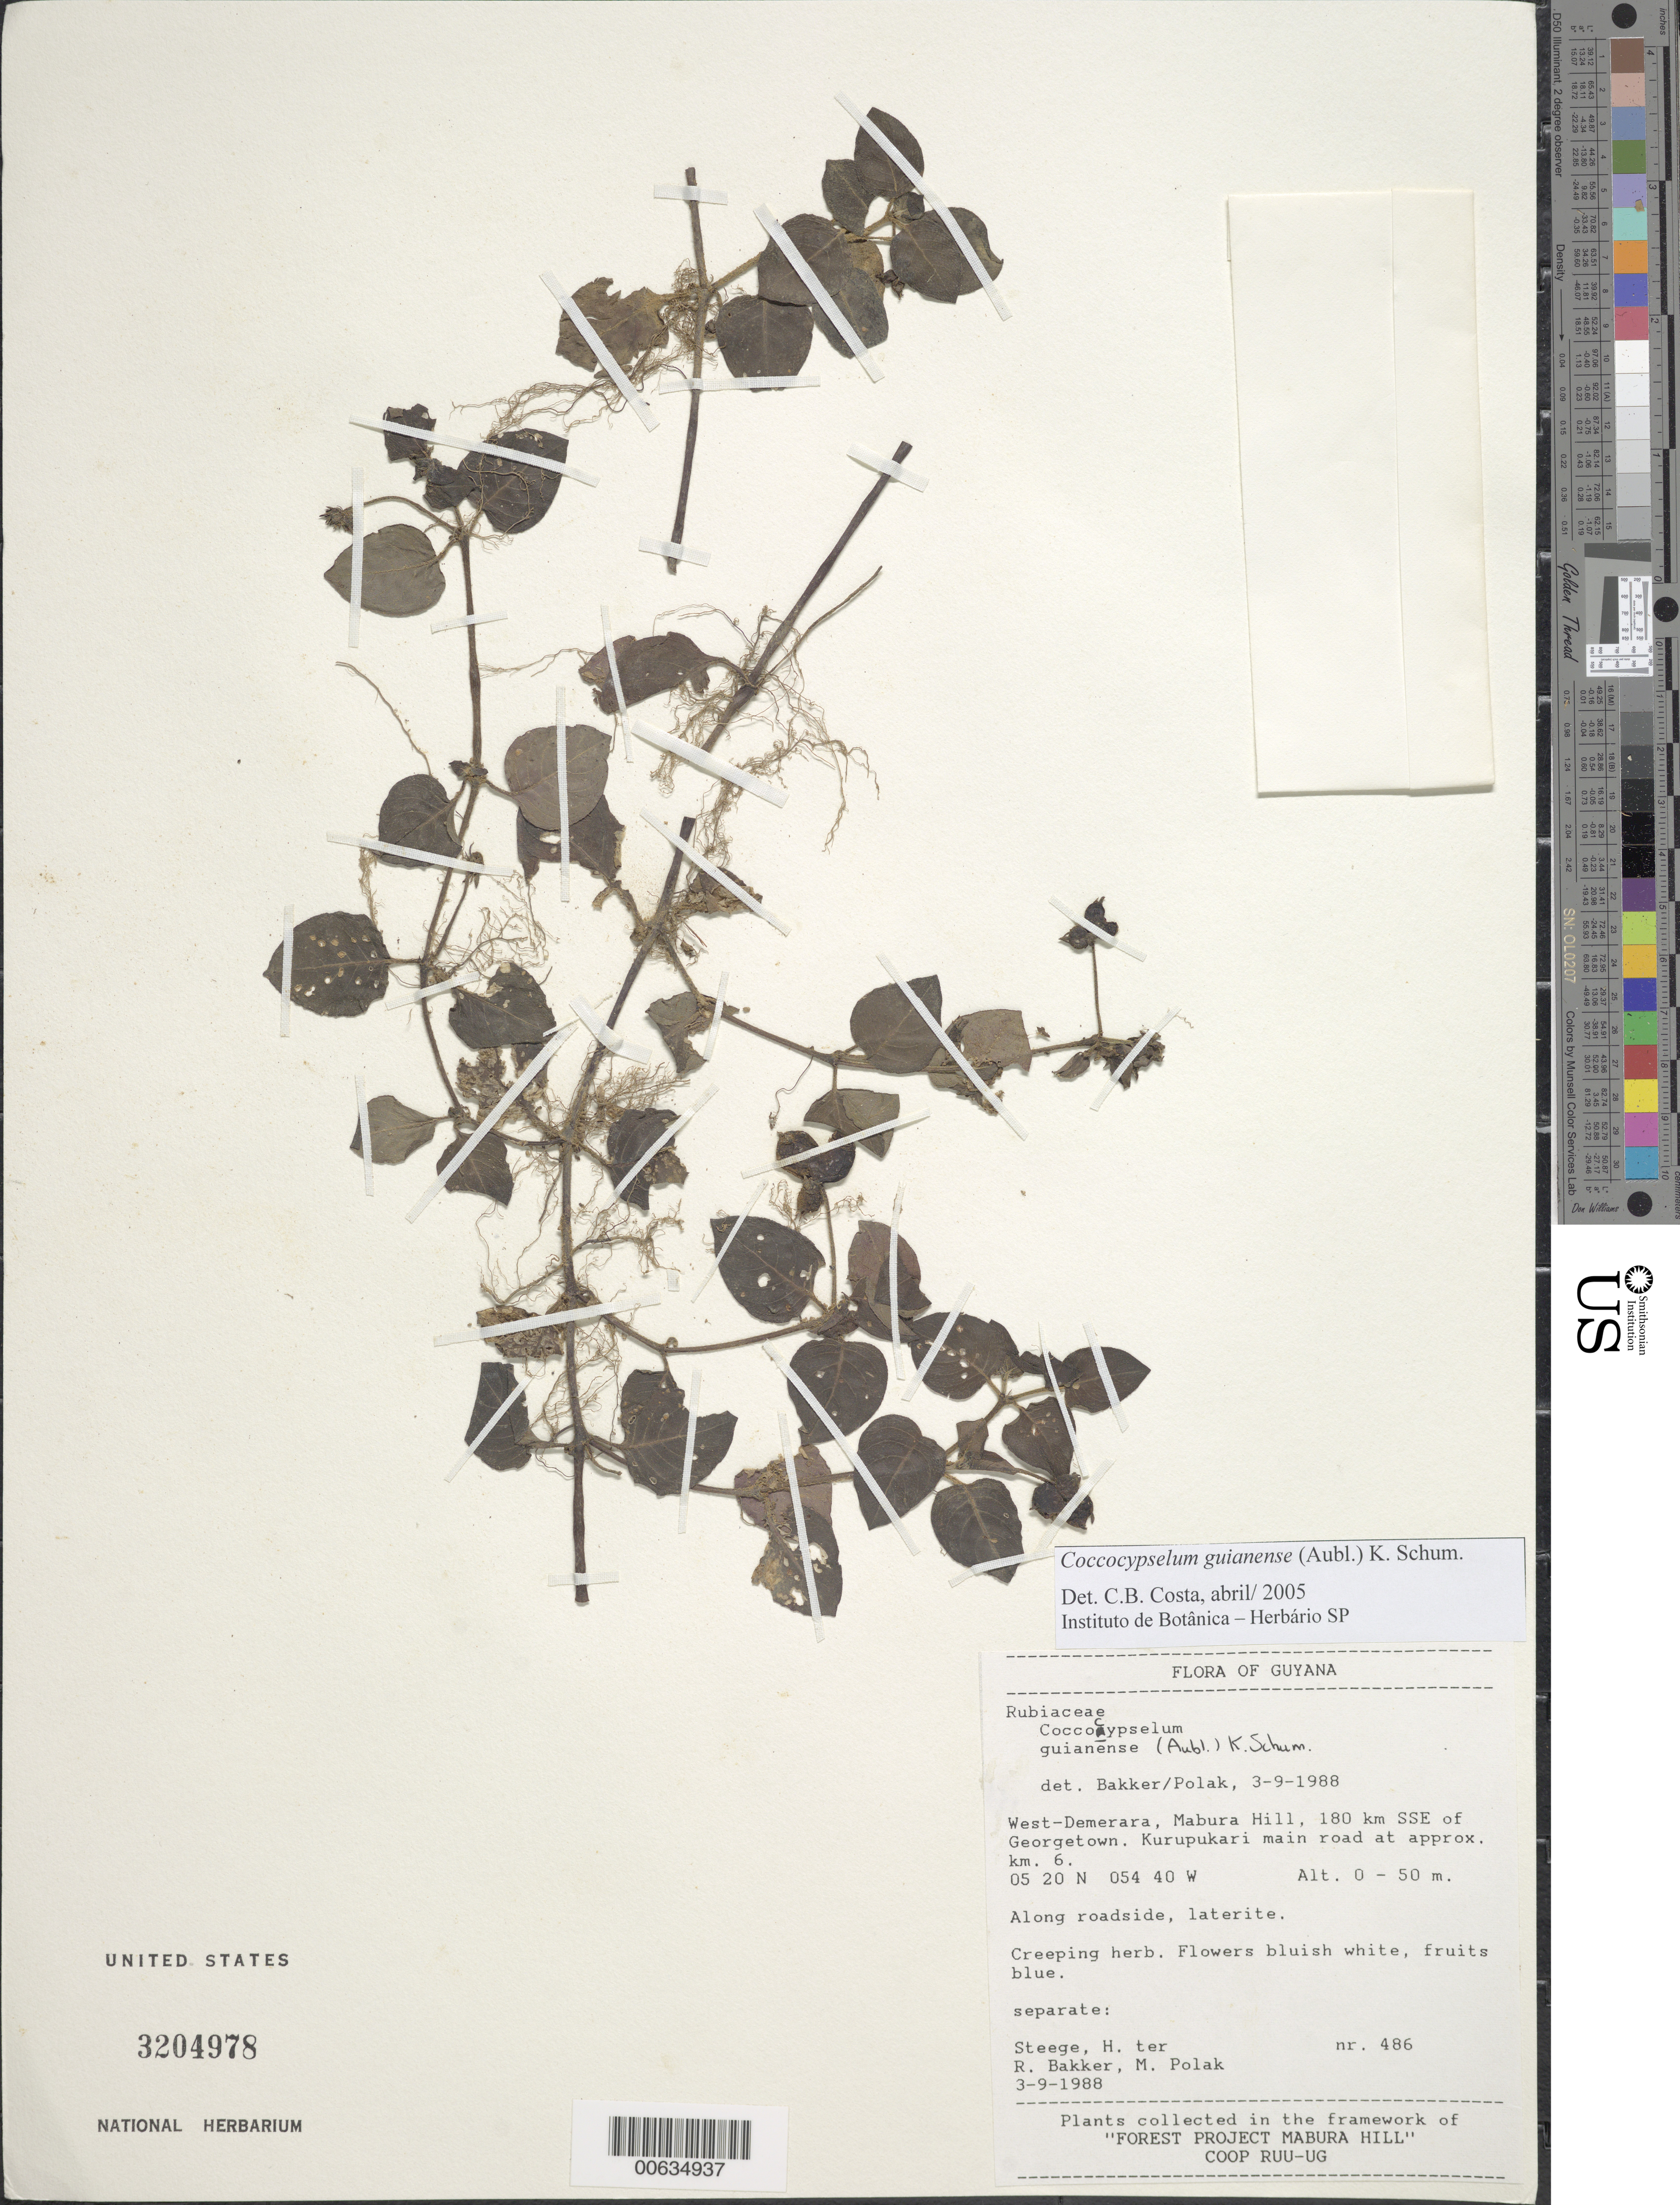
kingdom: Plantae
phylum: Tracheophyta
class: Magnoliopsida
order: Gentianales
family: Rubiaceae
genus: Coccocypselum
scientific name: Coccocypselum guianense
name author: (Aubl.) K. Schum.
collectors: H. ter Steege, R. Bakker & M. Polak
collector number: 486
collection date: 1988-09-03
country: Guyana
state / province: Essequibo Isl-W. Demerara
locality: West Demerara, Mabura Hill, 180 km SSE of Georgetown. Kurupukari main road at approx. km. 6.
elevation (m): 0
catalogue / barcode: US 3204978